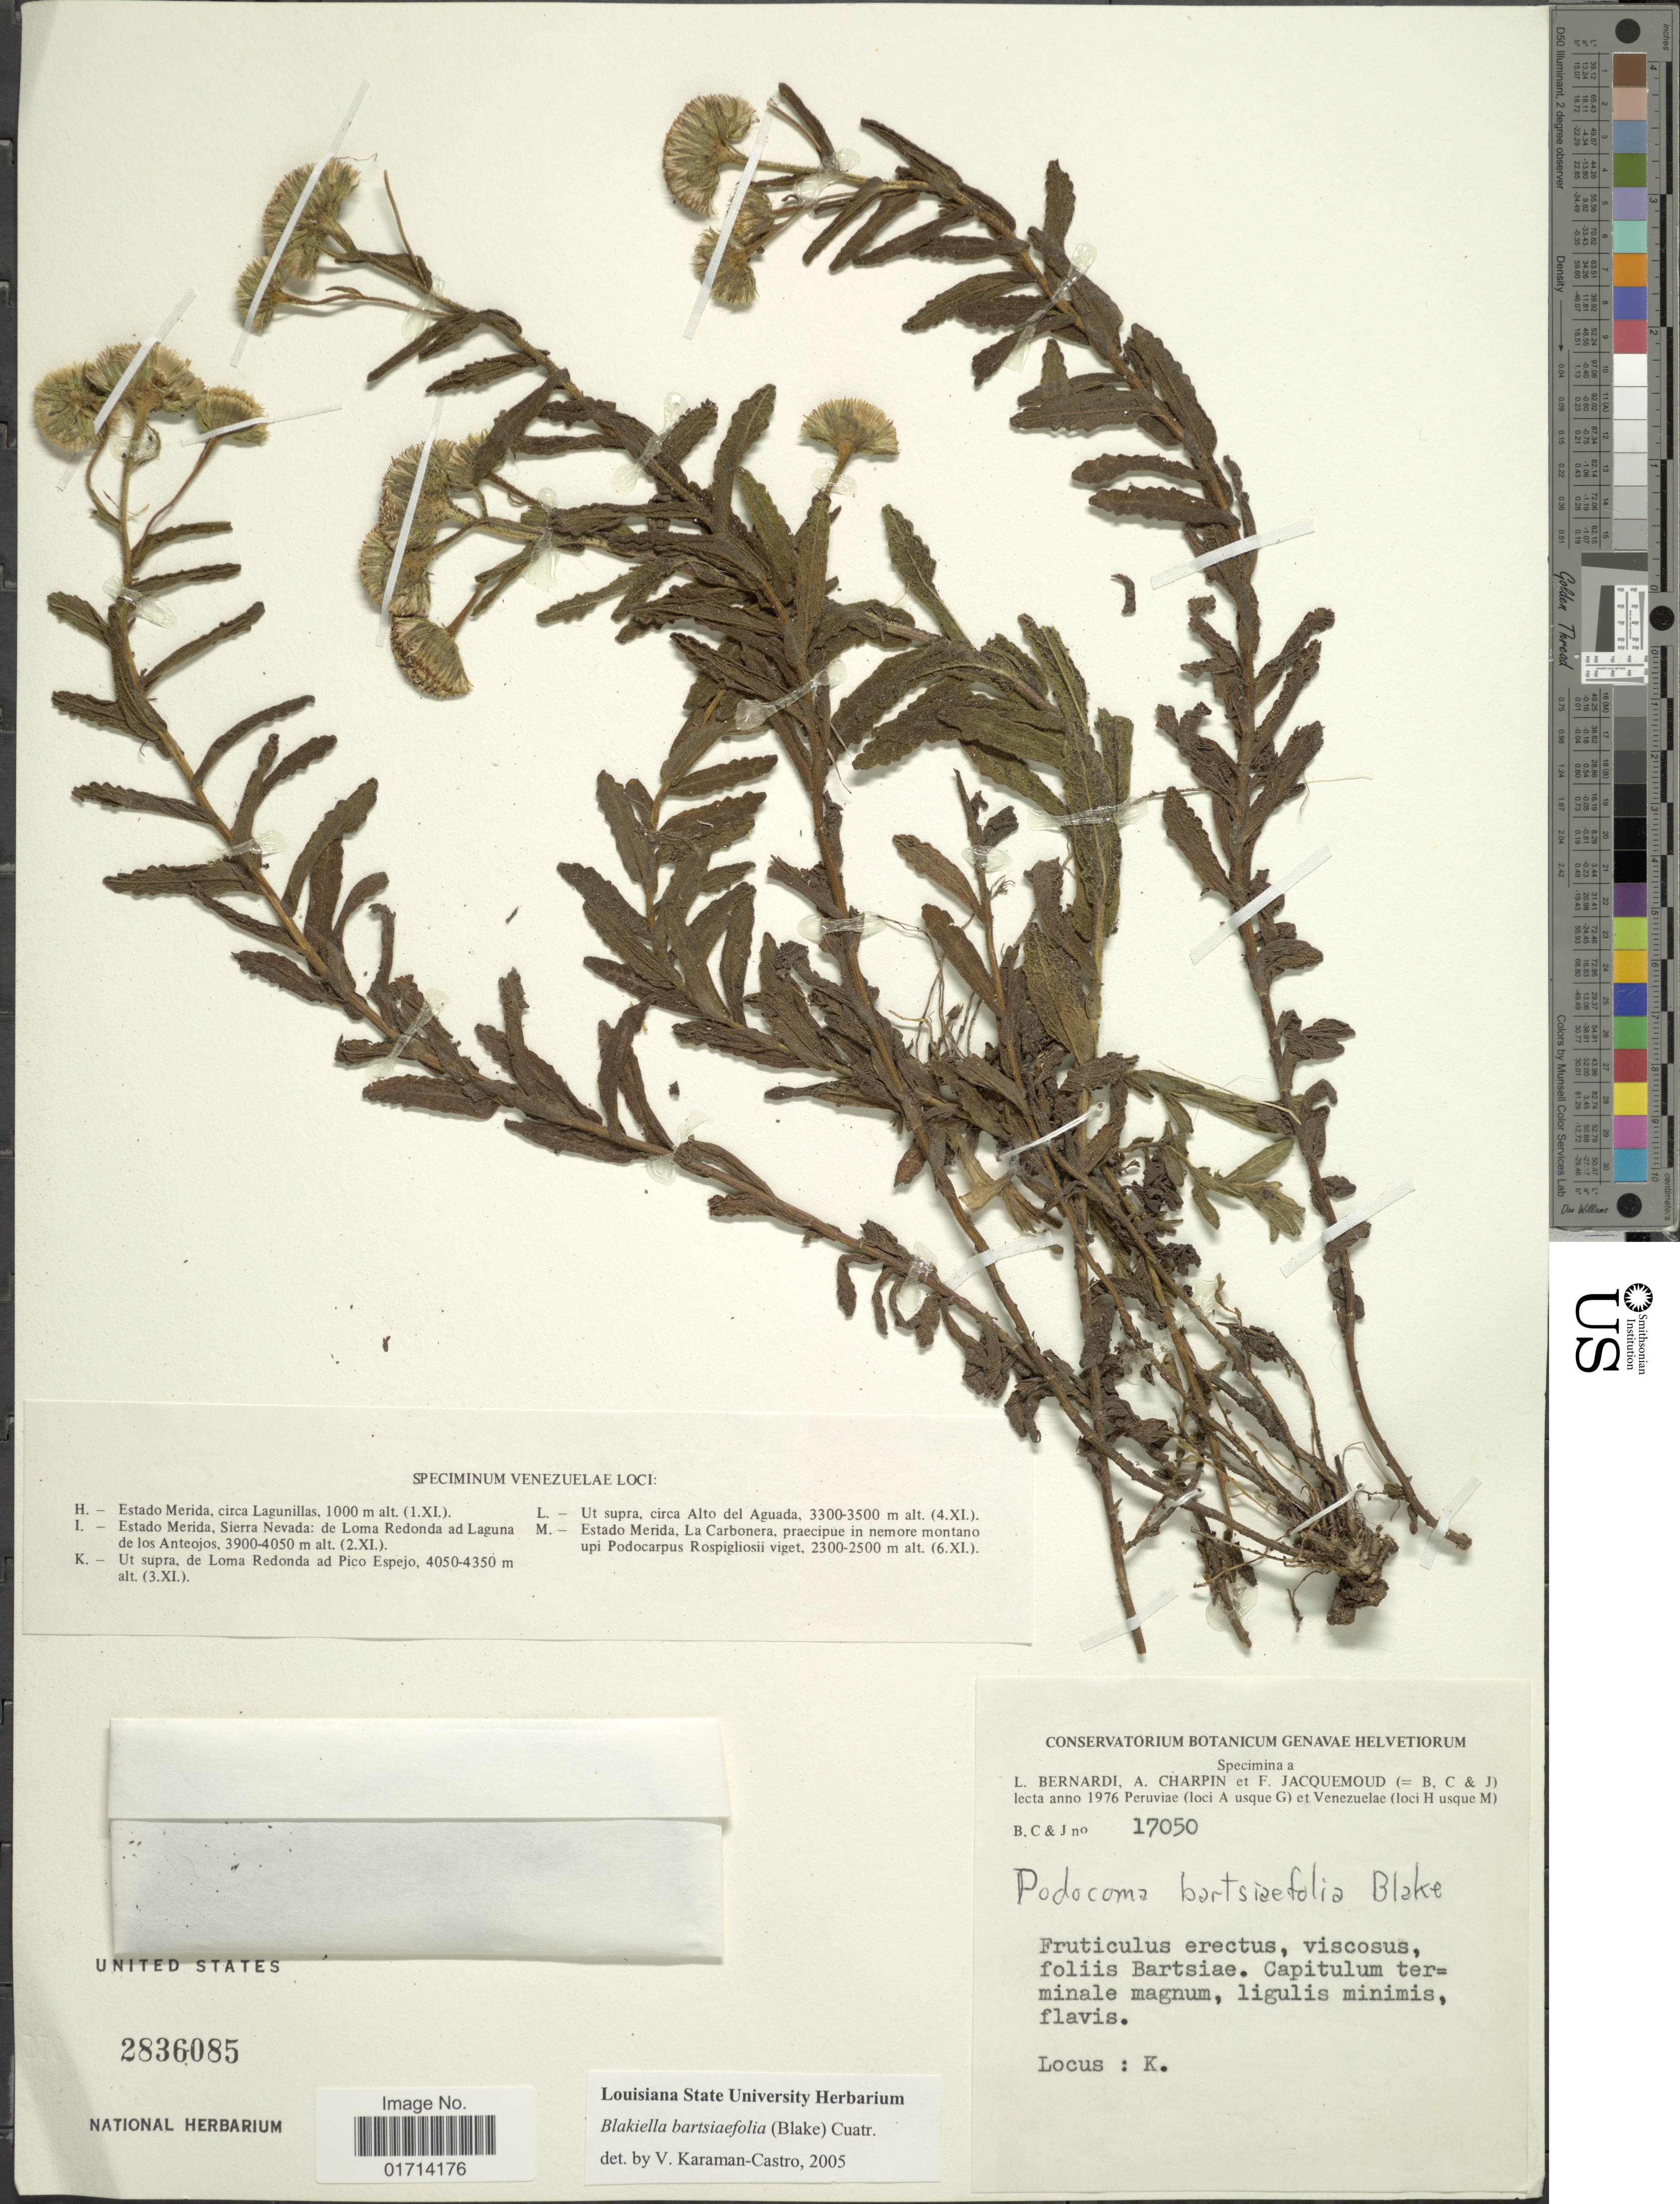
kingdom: Plantae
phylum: Tracheophyta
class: Magnoliopsida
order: Asterales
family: Asteraceae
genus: Blakiella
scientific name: Blakiella bartsiifolia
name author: (S.F. Blake) Cuatrec.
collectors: L. Bernardi, A. Charpin & F. Jacquemoud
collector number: B, C & J 17050?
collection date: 1976-11-03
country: Venezuela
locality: Ut Supra, de Loma Redonda ad Pico Espejo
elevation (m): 4050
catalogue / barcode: US 2836085